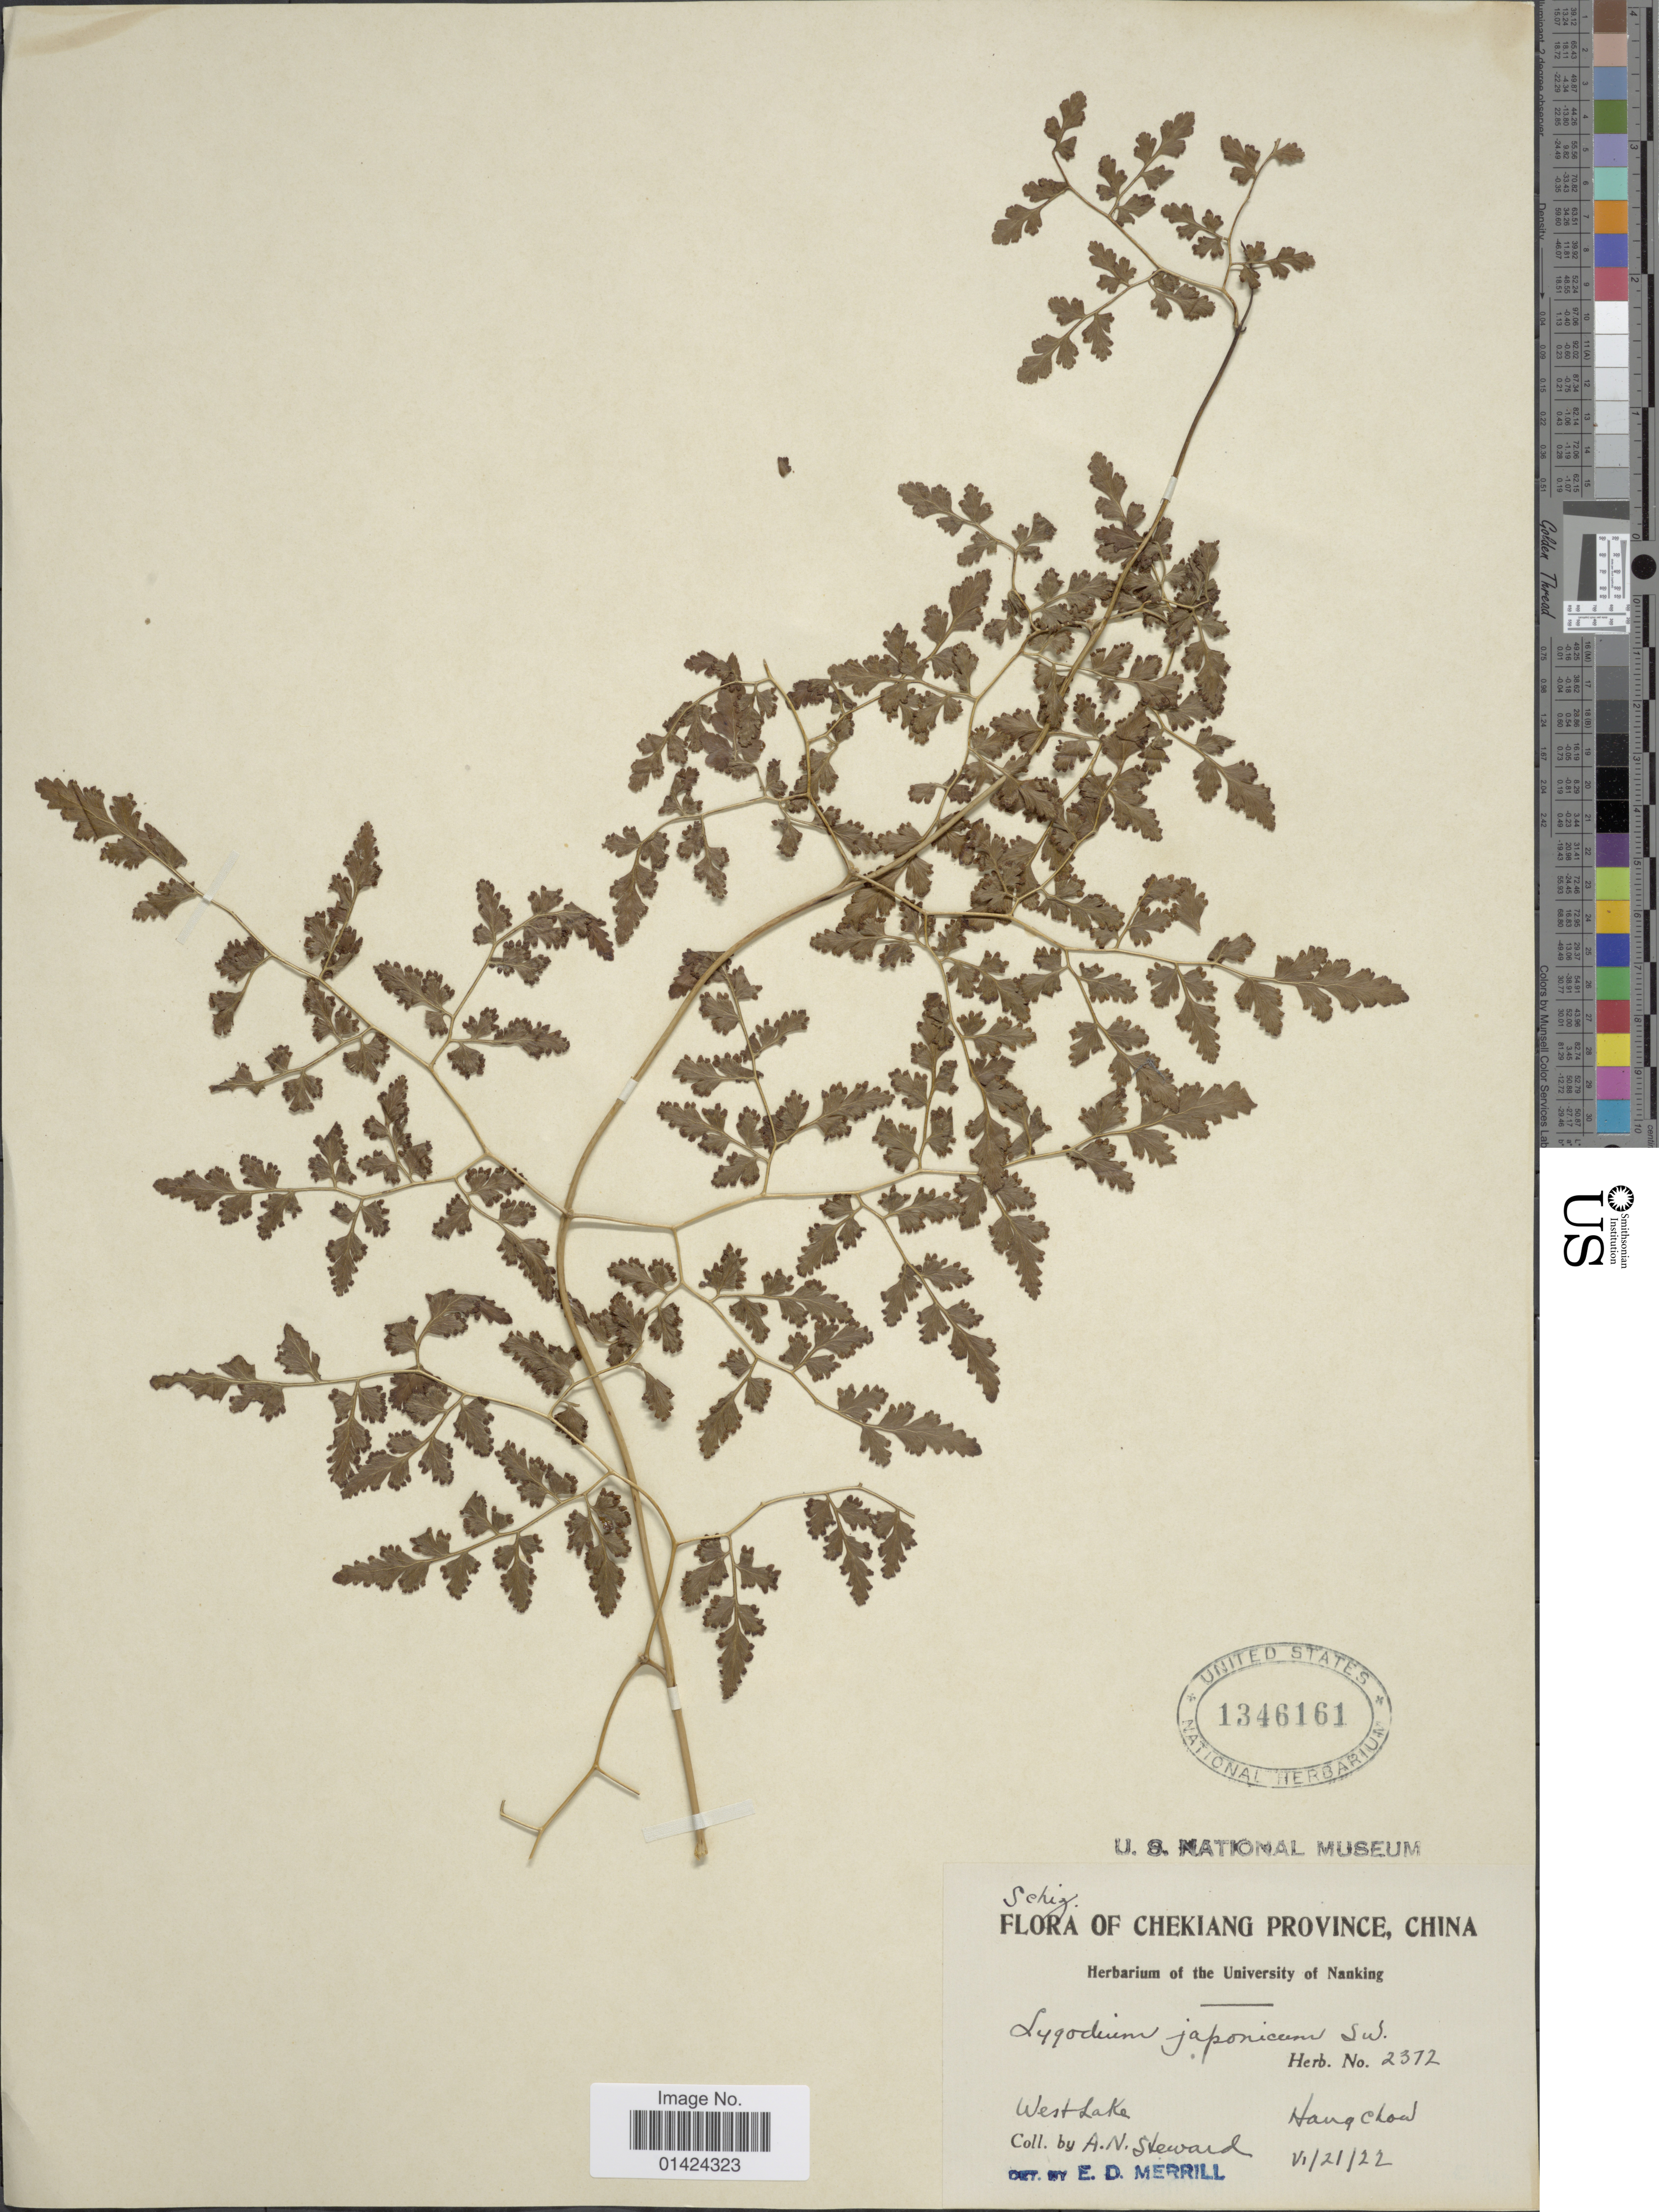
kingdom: Plantae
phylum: Tracheophyta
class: Polypodiopsida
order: Schizaeales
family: Lygodiaceae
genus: Lygodium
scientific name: Lygodium japonicum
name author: (Thunb.) Sw.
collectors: A. N. Steward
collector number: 2372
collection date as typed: Transcribed d/m/y: 21/6/22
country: China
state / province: Zhejiang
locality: Chekiang province. Hangchow. West lake.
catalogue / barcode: US 1346161